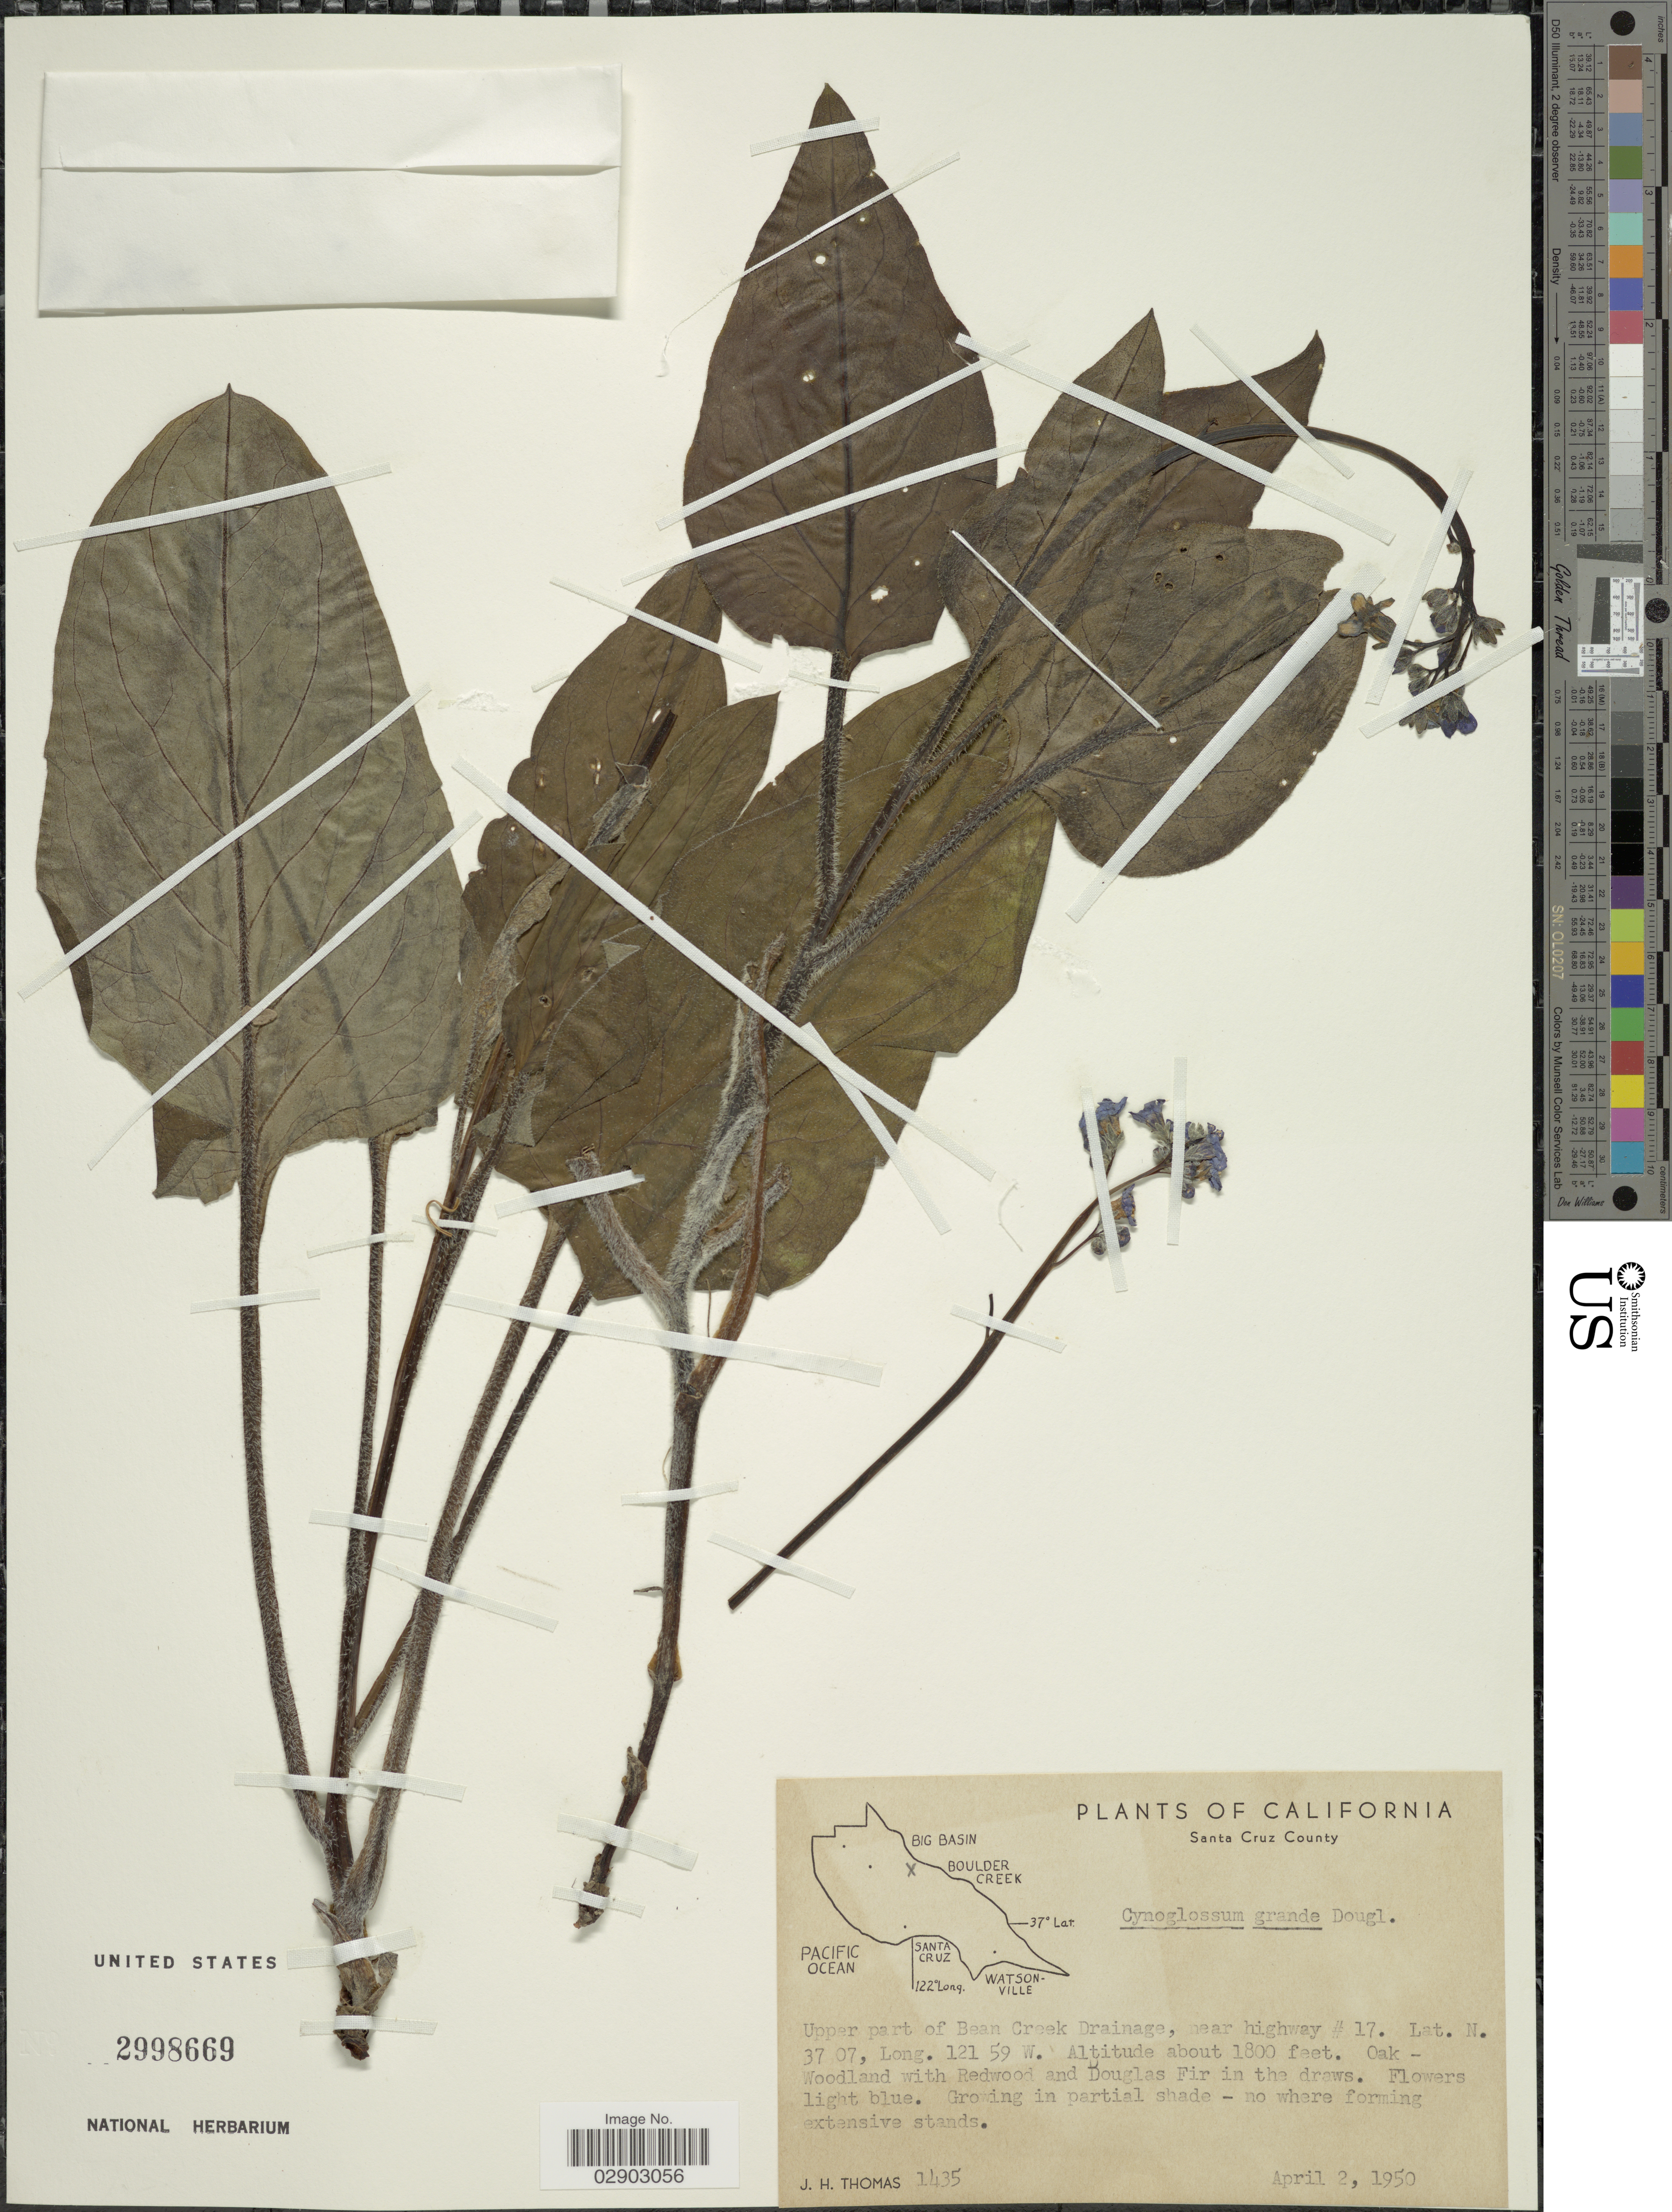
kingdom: Plantae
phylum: Tracheophyta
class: Magnoliopsida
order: Boraginales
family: Boraginaceae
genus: Cynoglossum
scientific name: Cynoglossum grande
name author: Douglas ex Lehm.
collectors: J. H. Thomas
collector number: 1435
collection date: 1950-04-02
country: United States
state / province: California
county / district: Santa Cruz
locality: Santa Cruz County. Upper part of Bean Creek Drainage, near highway # 17.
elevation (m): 549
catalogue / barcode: US 2998669